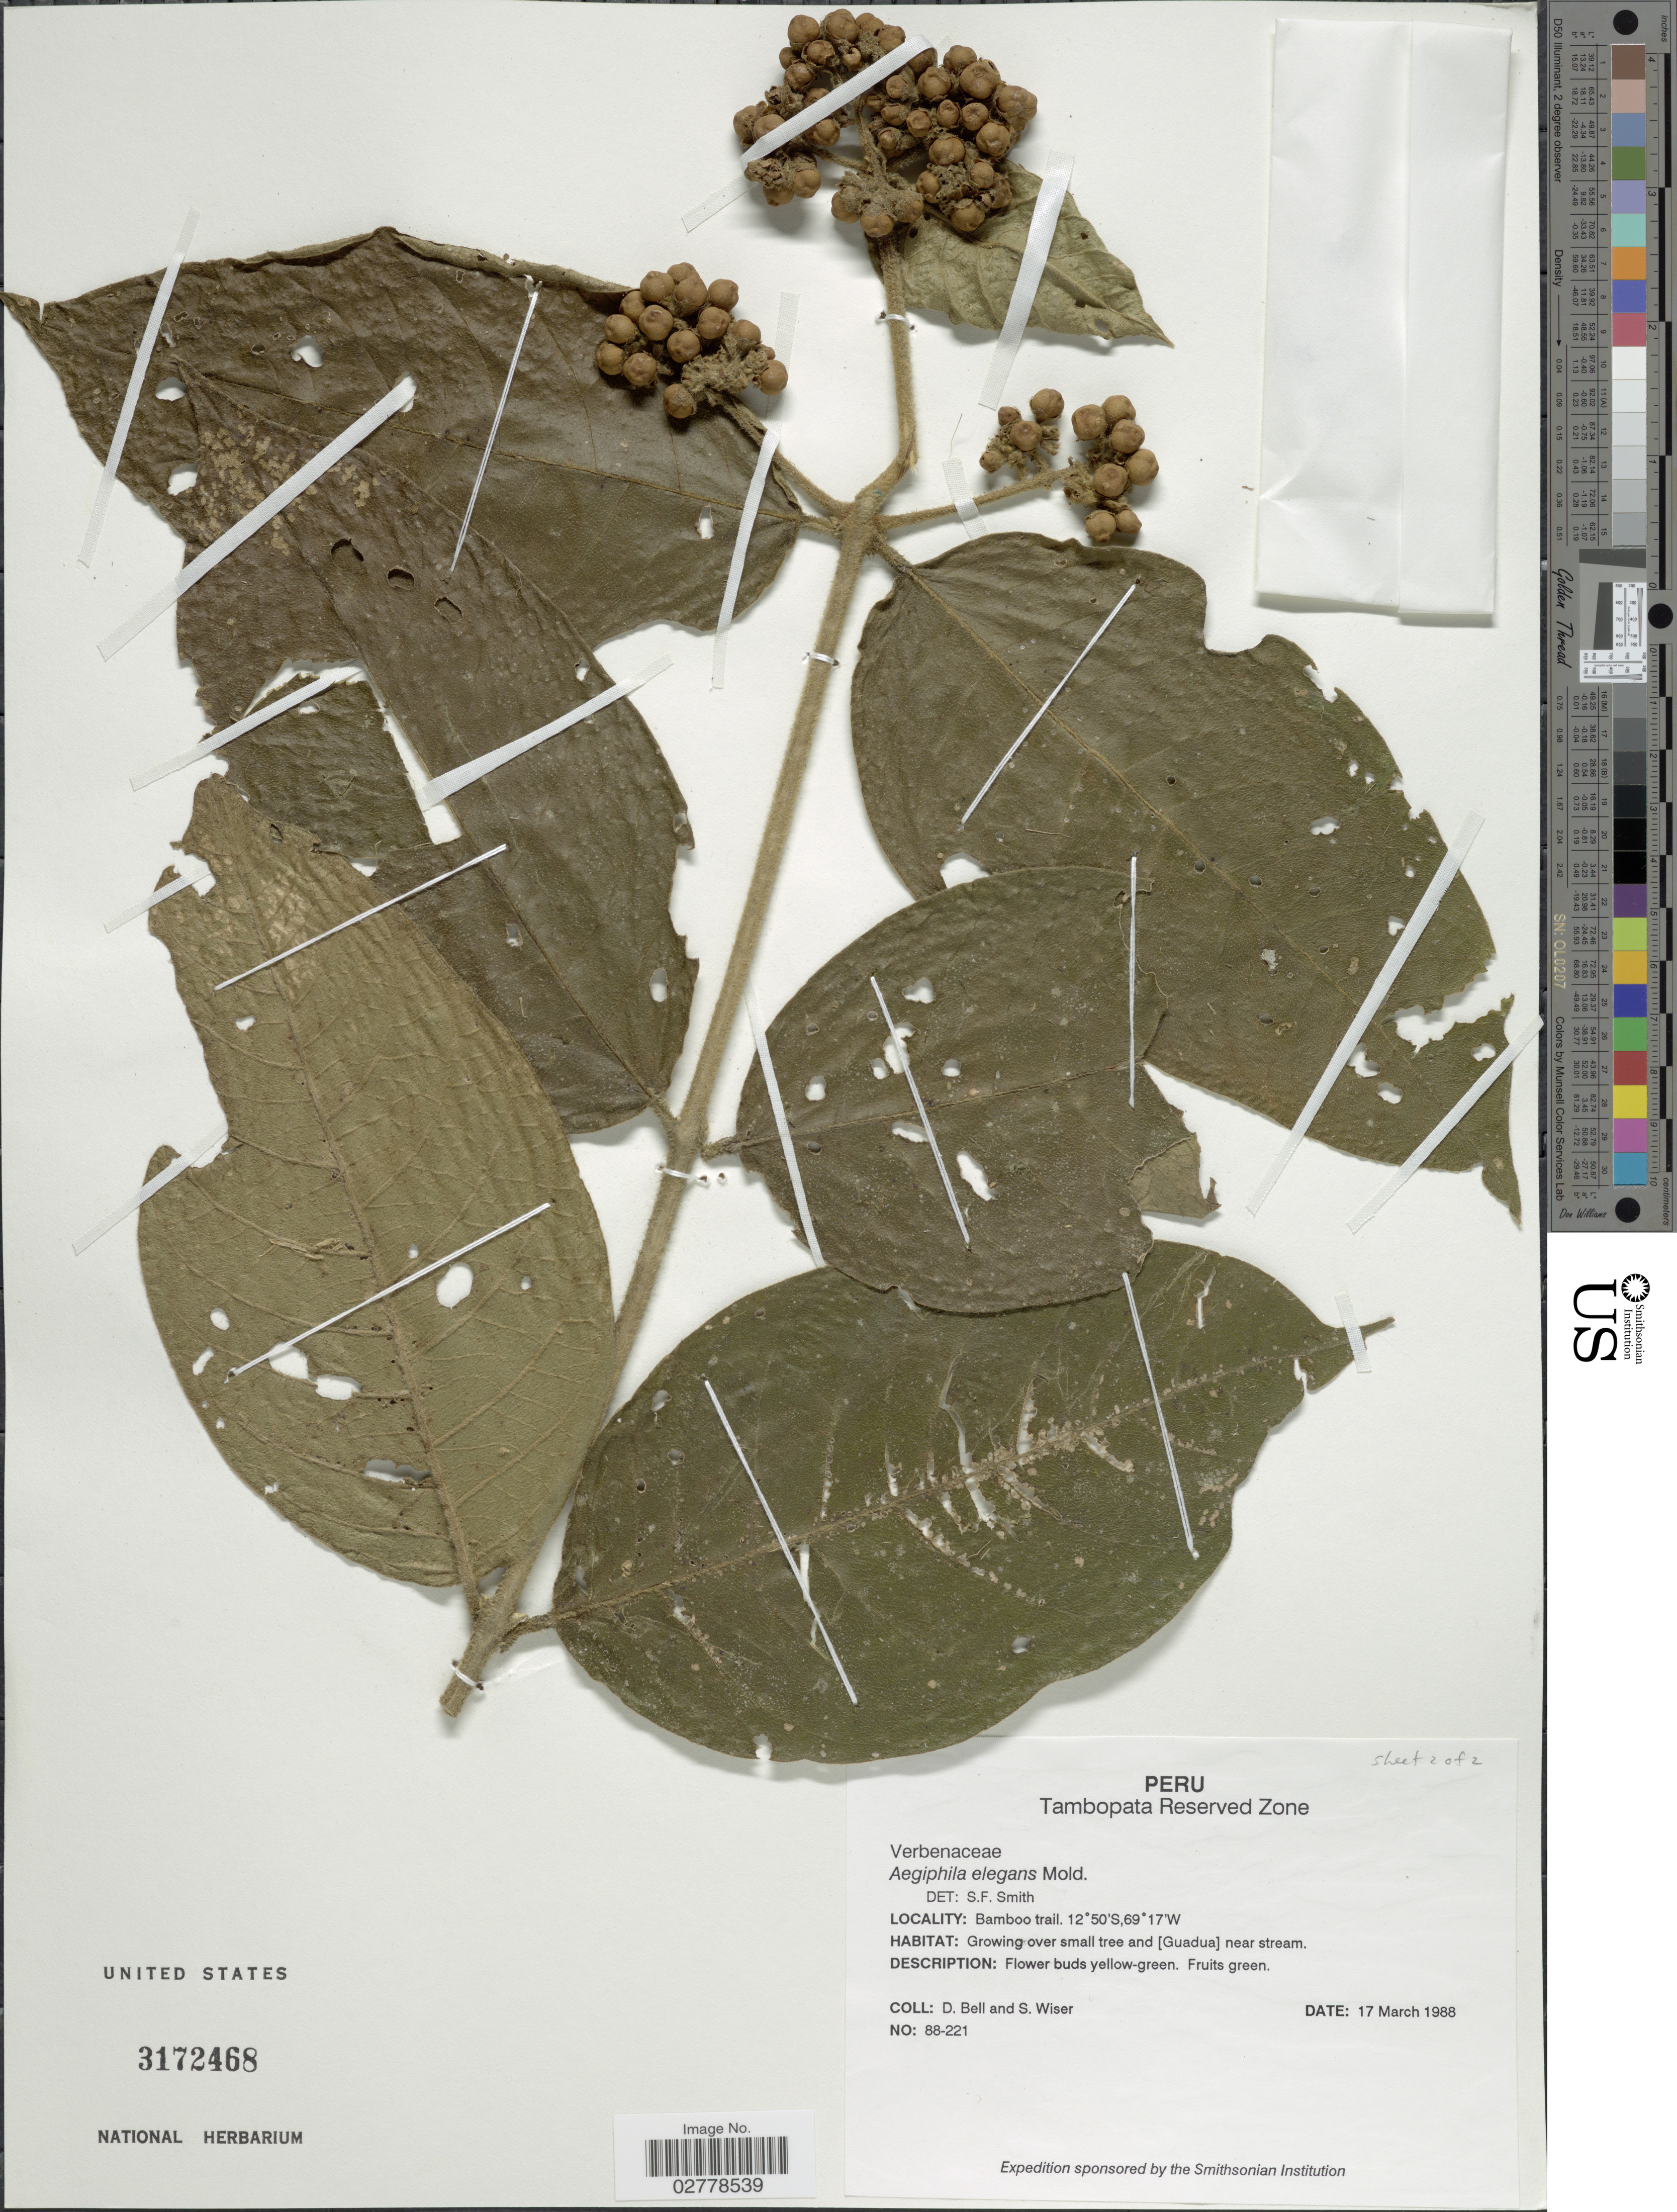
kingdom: Plantae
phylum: Tracheophyta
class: Magnoliopsida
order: Lamiales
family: Lamiaceae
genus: Aegiphila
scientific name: Aegiphila elegans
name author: Moldenke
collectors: D. A. Bell & S. Wiser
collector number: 88-221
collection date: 1988-03-17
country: Peru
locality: Tambopata Reserved Zone, Bamboo trail, Growing over small tree and [Gadua] near stream.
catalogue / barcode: US 3172468